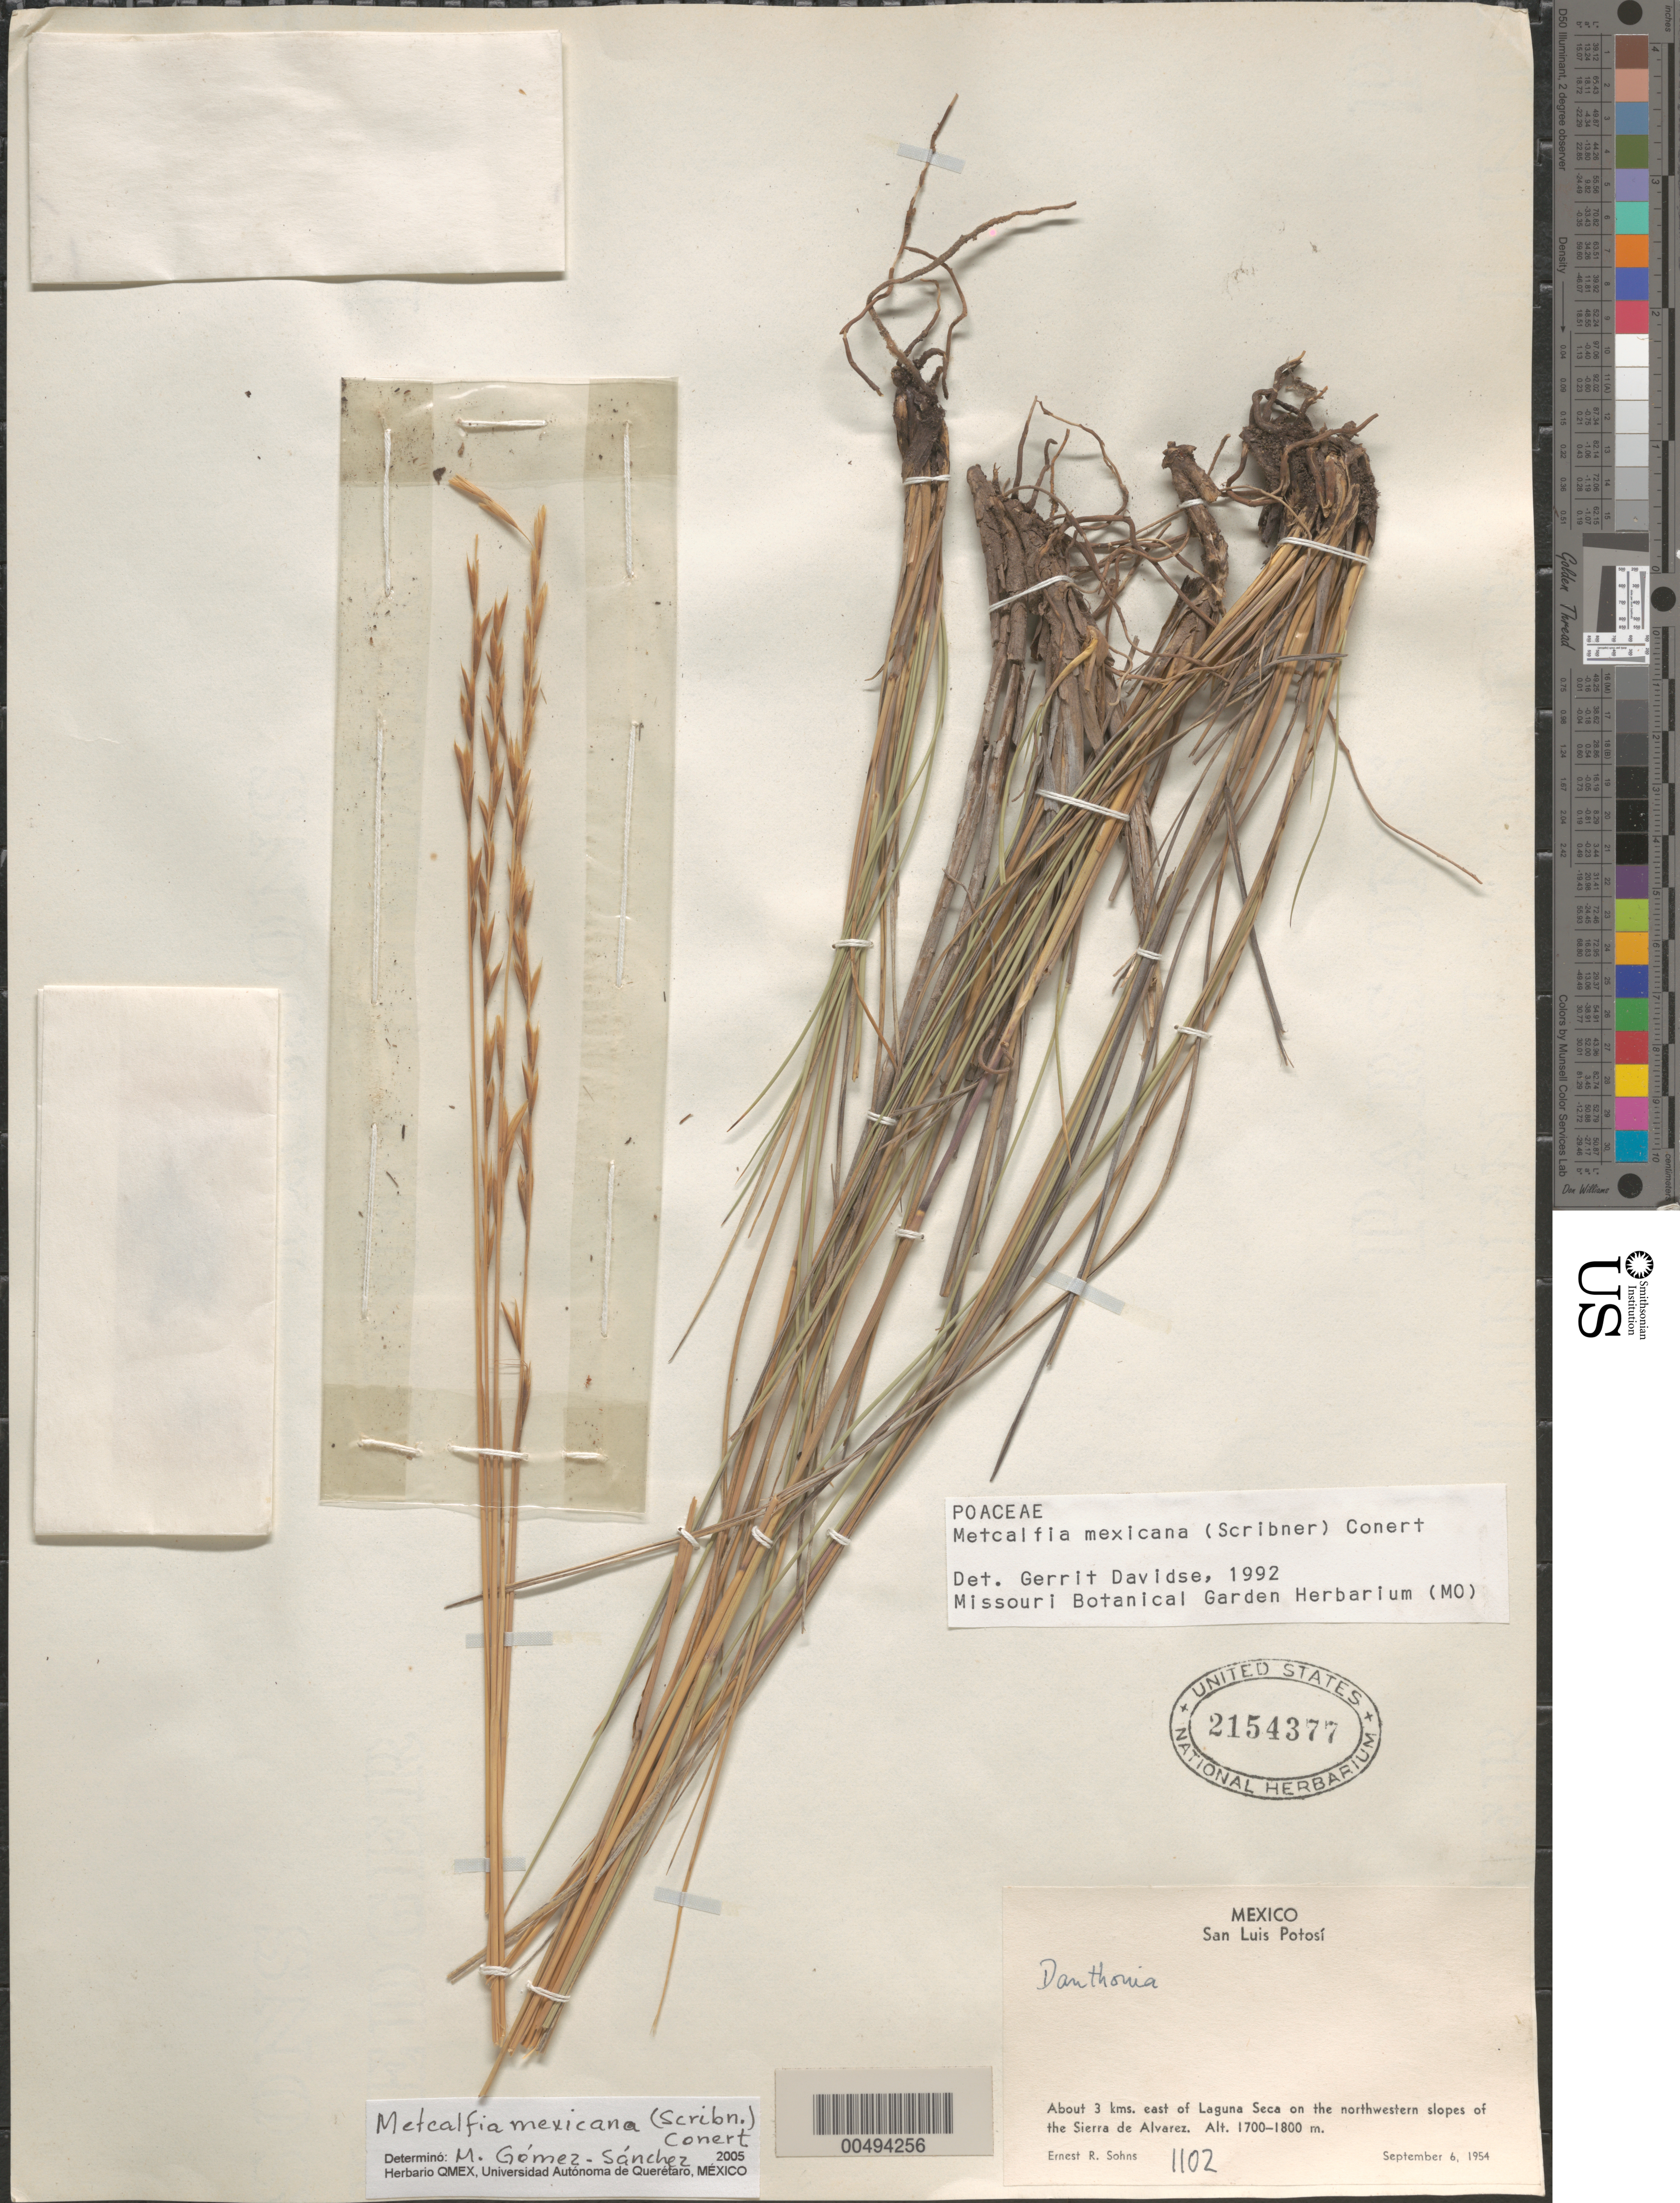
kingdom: Plantae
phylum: Tracheophyta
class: Liliopsida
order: Poales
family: Poaceae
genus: Metcalfia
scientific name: Metcalfia mexicana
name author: (Scribn.) Conert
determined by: Davidse, Gerrit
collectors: E. R. Sohns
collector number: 1102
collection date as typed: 6 Sep 1954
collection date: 1954-09-06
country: Mexico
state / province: San Luis Potosi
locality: About 3 km E of Laguna Seca on the NW slopes of the Sierra de Alvarez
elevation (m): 1700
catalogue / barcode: US 2154377